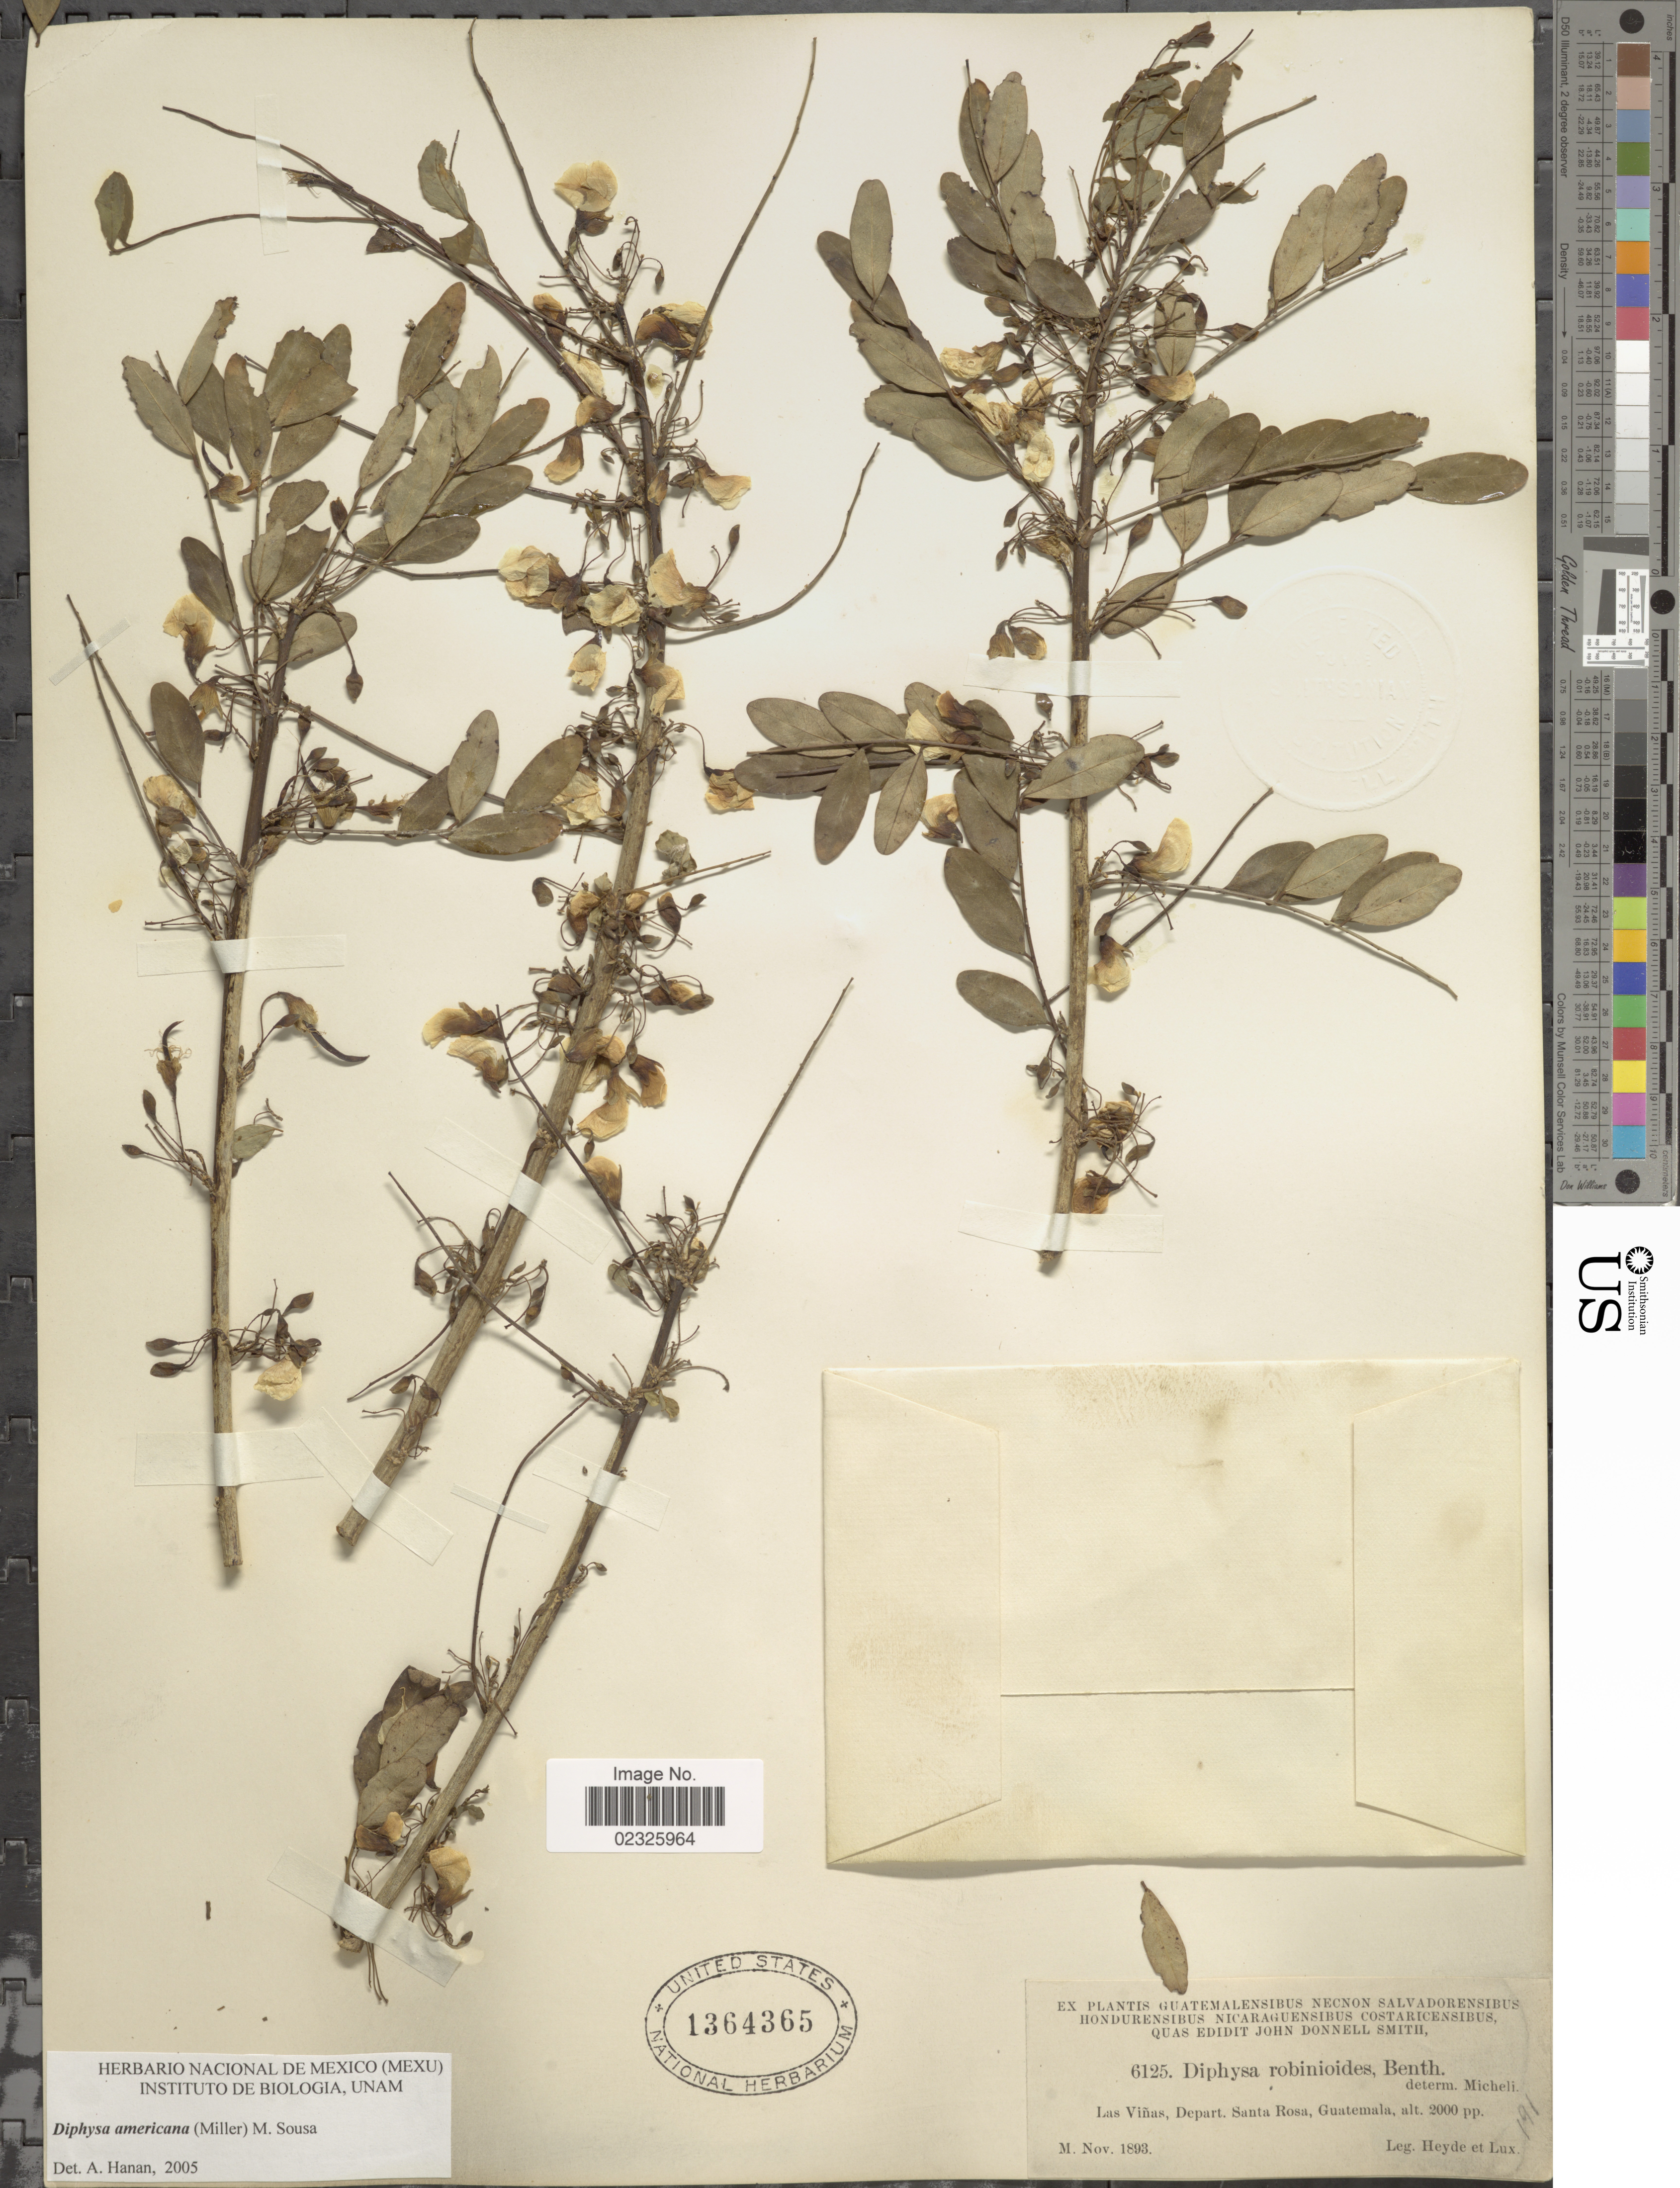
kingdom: Plantae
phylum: Tracheophyta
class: Magnoliopsida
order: Fabales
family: Fabaceae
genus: Diphysa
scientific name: Diphysa americana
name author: (Mill.) M. Sousa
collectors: Heyde & Lux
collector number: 6125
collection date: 1893-11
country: Guatemala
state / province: Santa Rosa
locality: Las vinas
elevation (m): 610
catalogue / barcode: US 1364365